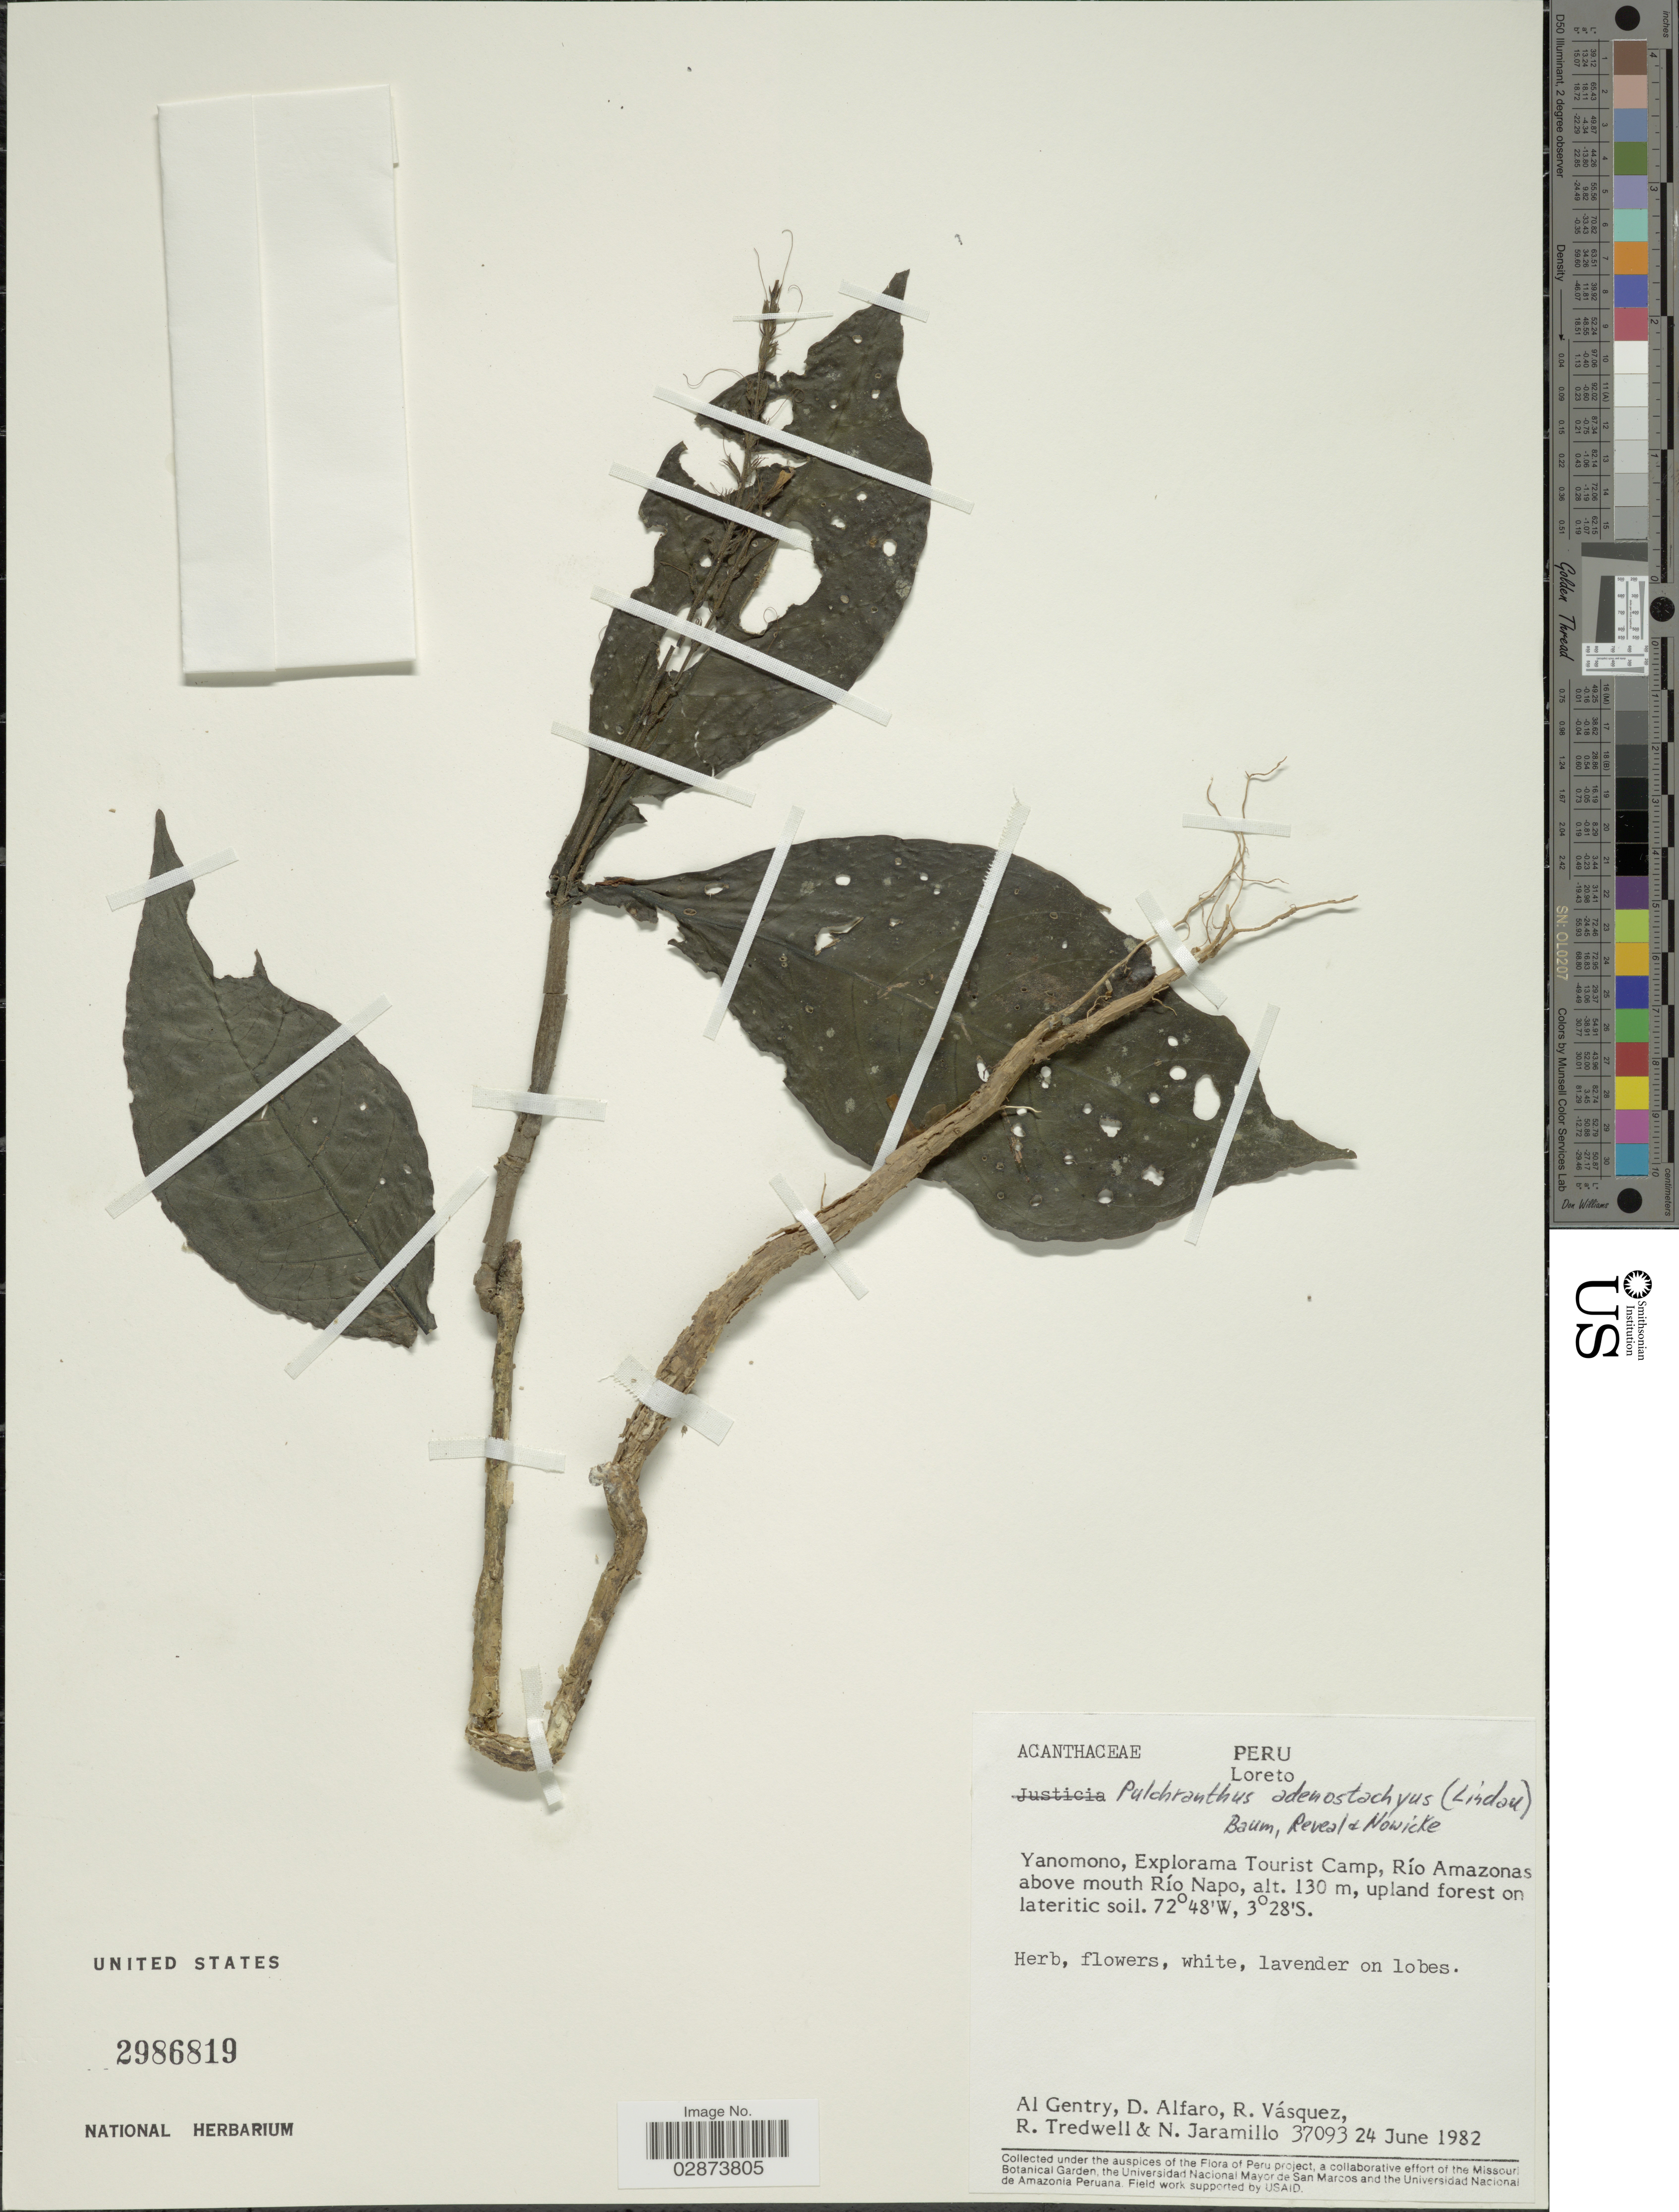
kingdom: Plantae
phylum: Tracheophyta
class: Magnoliopsida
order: Lamiales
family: Acanthaceae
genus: Pulchranthus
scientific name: Pulchranthus adenostachyus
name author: (Lindau) V.M. Baum et al.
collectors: A. H. Gentry, D. Alfaro, R. Vásquez, R. Tredwell & N. Jaramillo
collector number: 37093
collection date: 1982-06-24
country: Peru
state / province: Loreto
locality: Yanomono, Explorama Tourist Camp, Río Amazonas above mouth Río Napo.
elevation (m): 130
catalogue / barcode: US 2986819